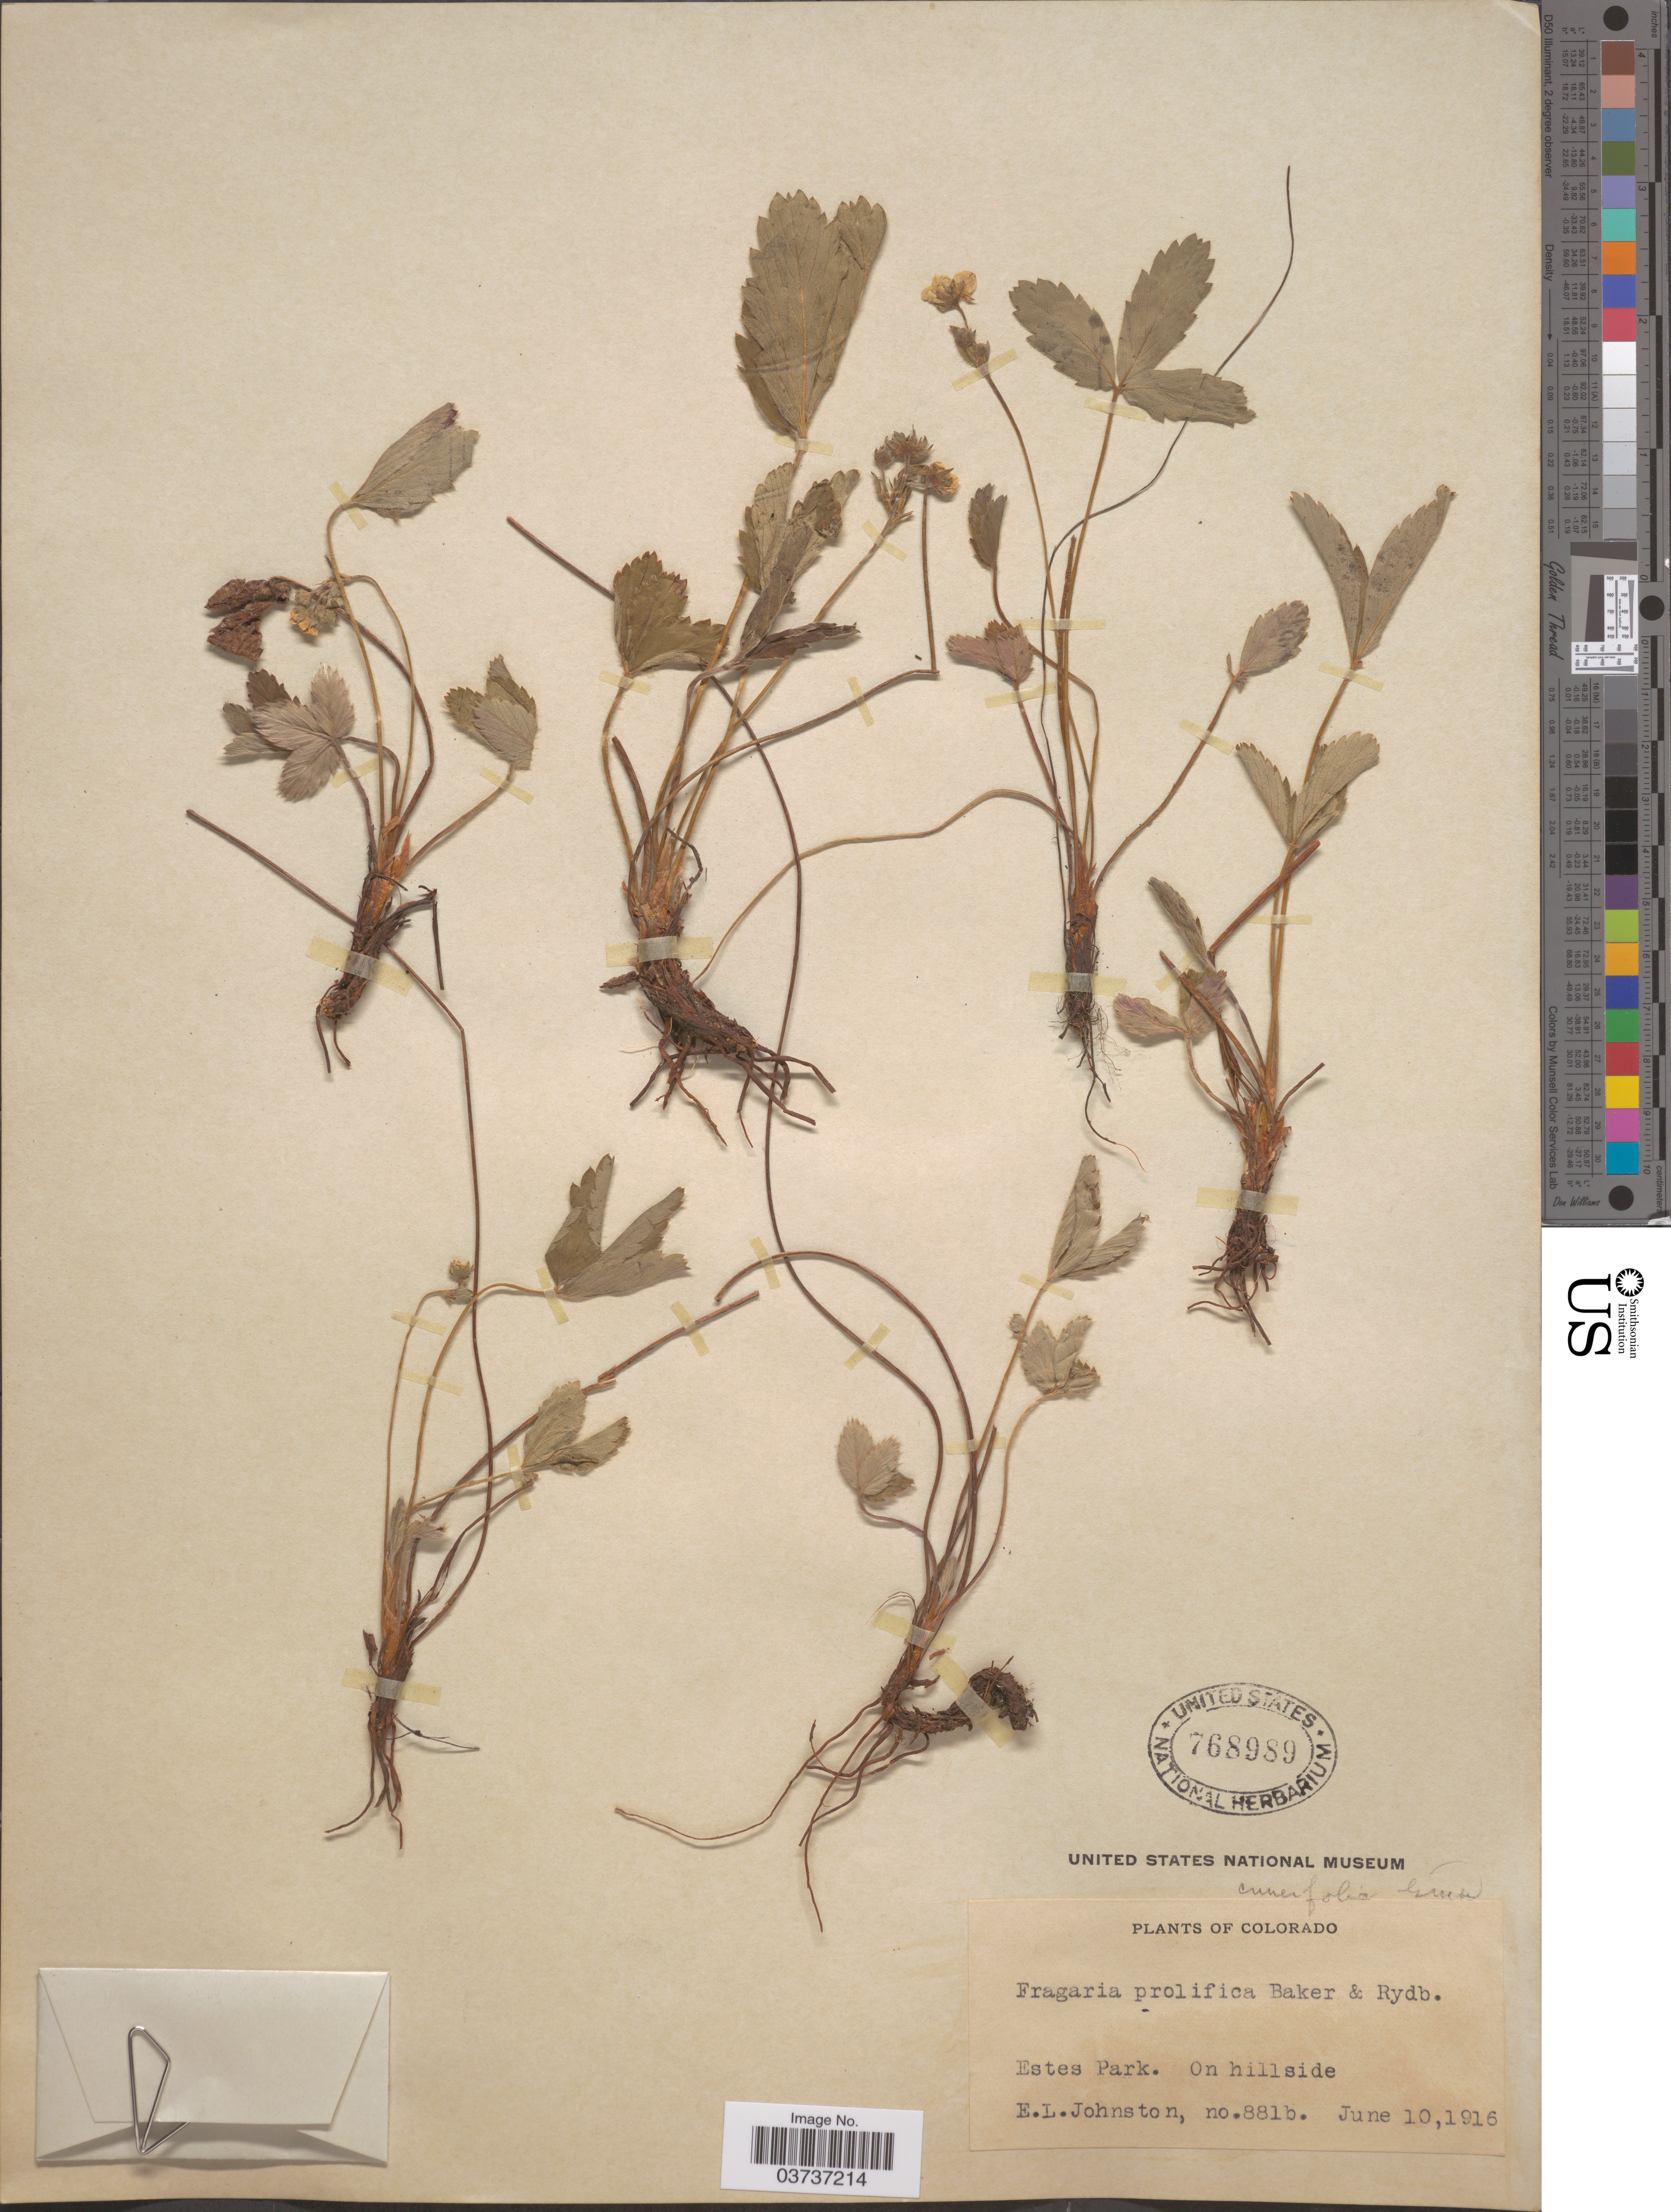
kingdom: Plantae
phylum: Tracheophyta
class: Magnoliopsida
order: Rosales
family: Rosaceae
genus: Fragaria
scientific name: Fragaria prolifica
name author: Baker & Rydb.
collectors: E. L. Johnston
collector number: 881b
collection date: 1916-06-10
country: United States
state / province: Colorado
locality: Estes Park.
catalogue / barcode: US 768989